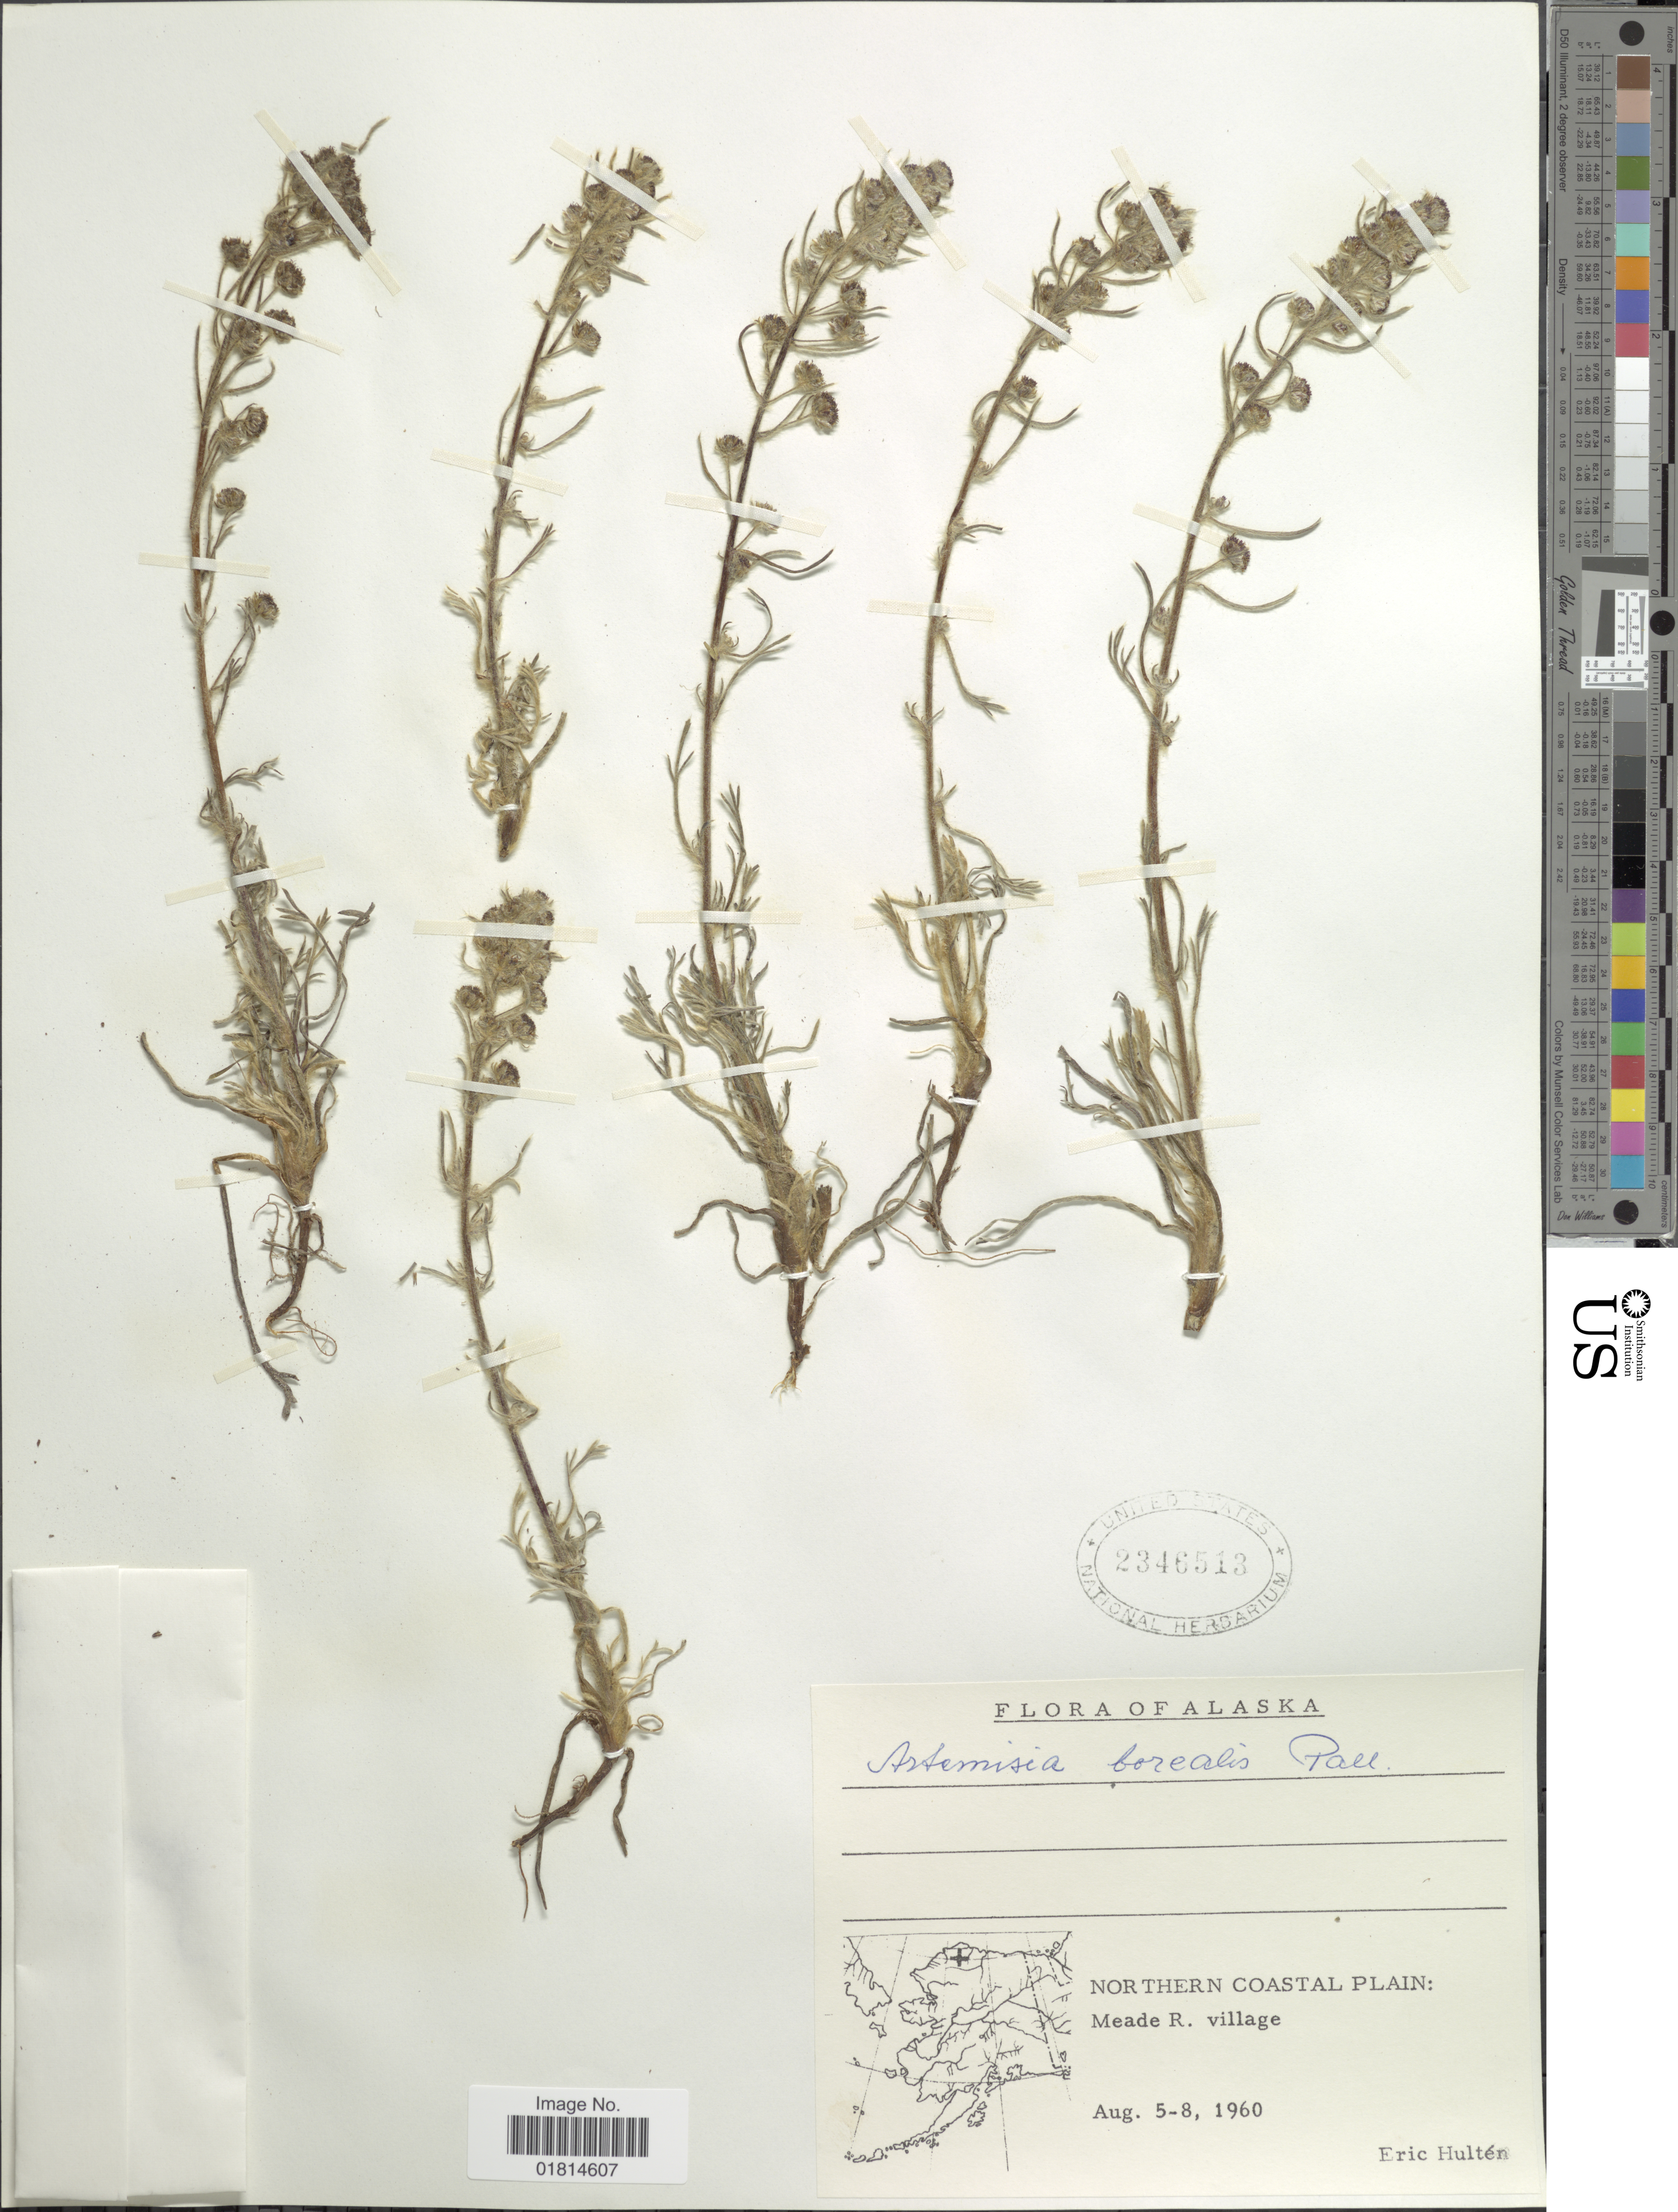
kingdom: Plantae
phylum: Tracheophyta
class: Magnoliopsida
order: Asterales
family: Asteraceae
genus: Artemisia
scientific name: Artemisia borealis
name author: Pall.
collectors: E. G. Hultén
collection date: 1960-08-05/1960-08-08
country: United States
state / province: Alaska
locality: Northern Coastal Plain: Meade R. village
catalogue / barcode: US 2346513